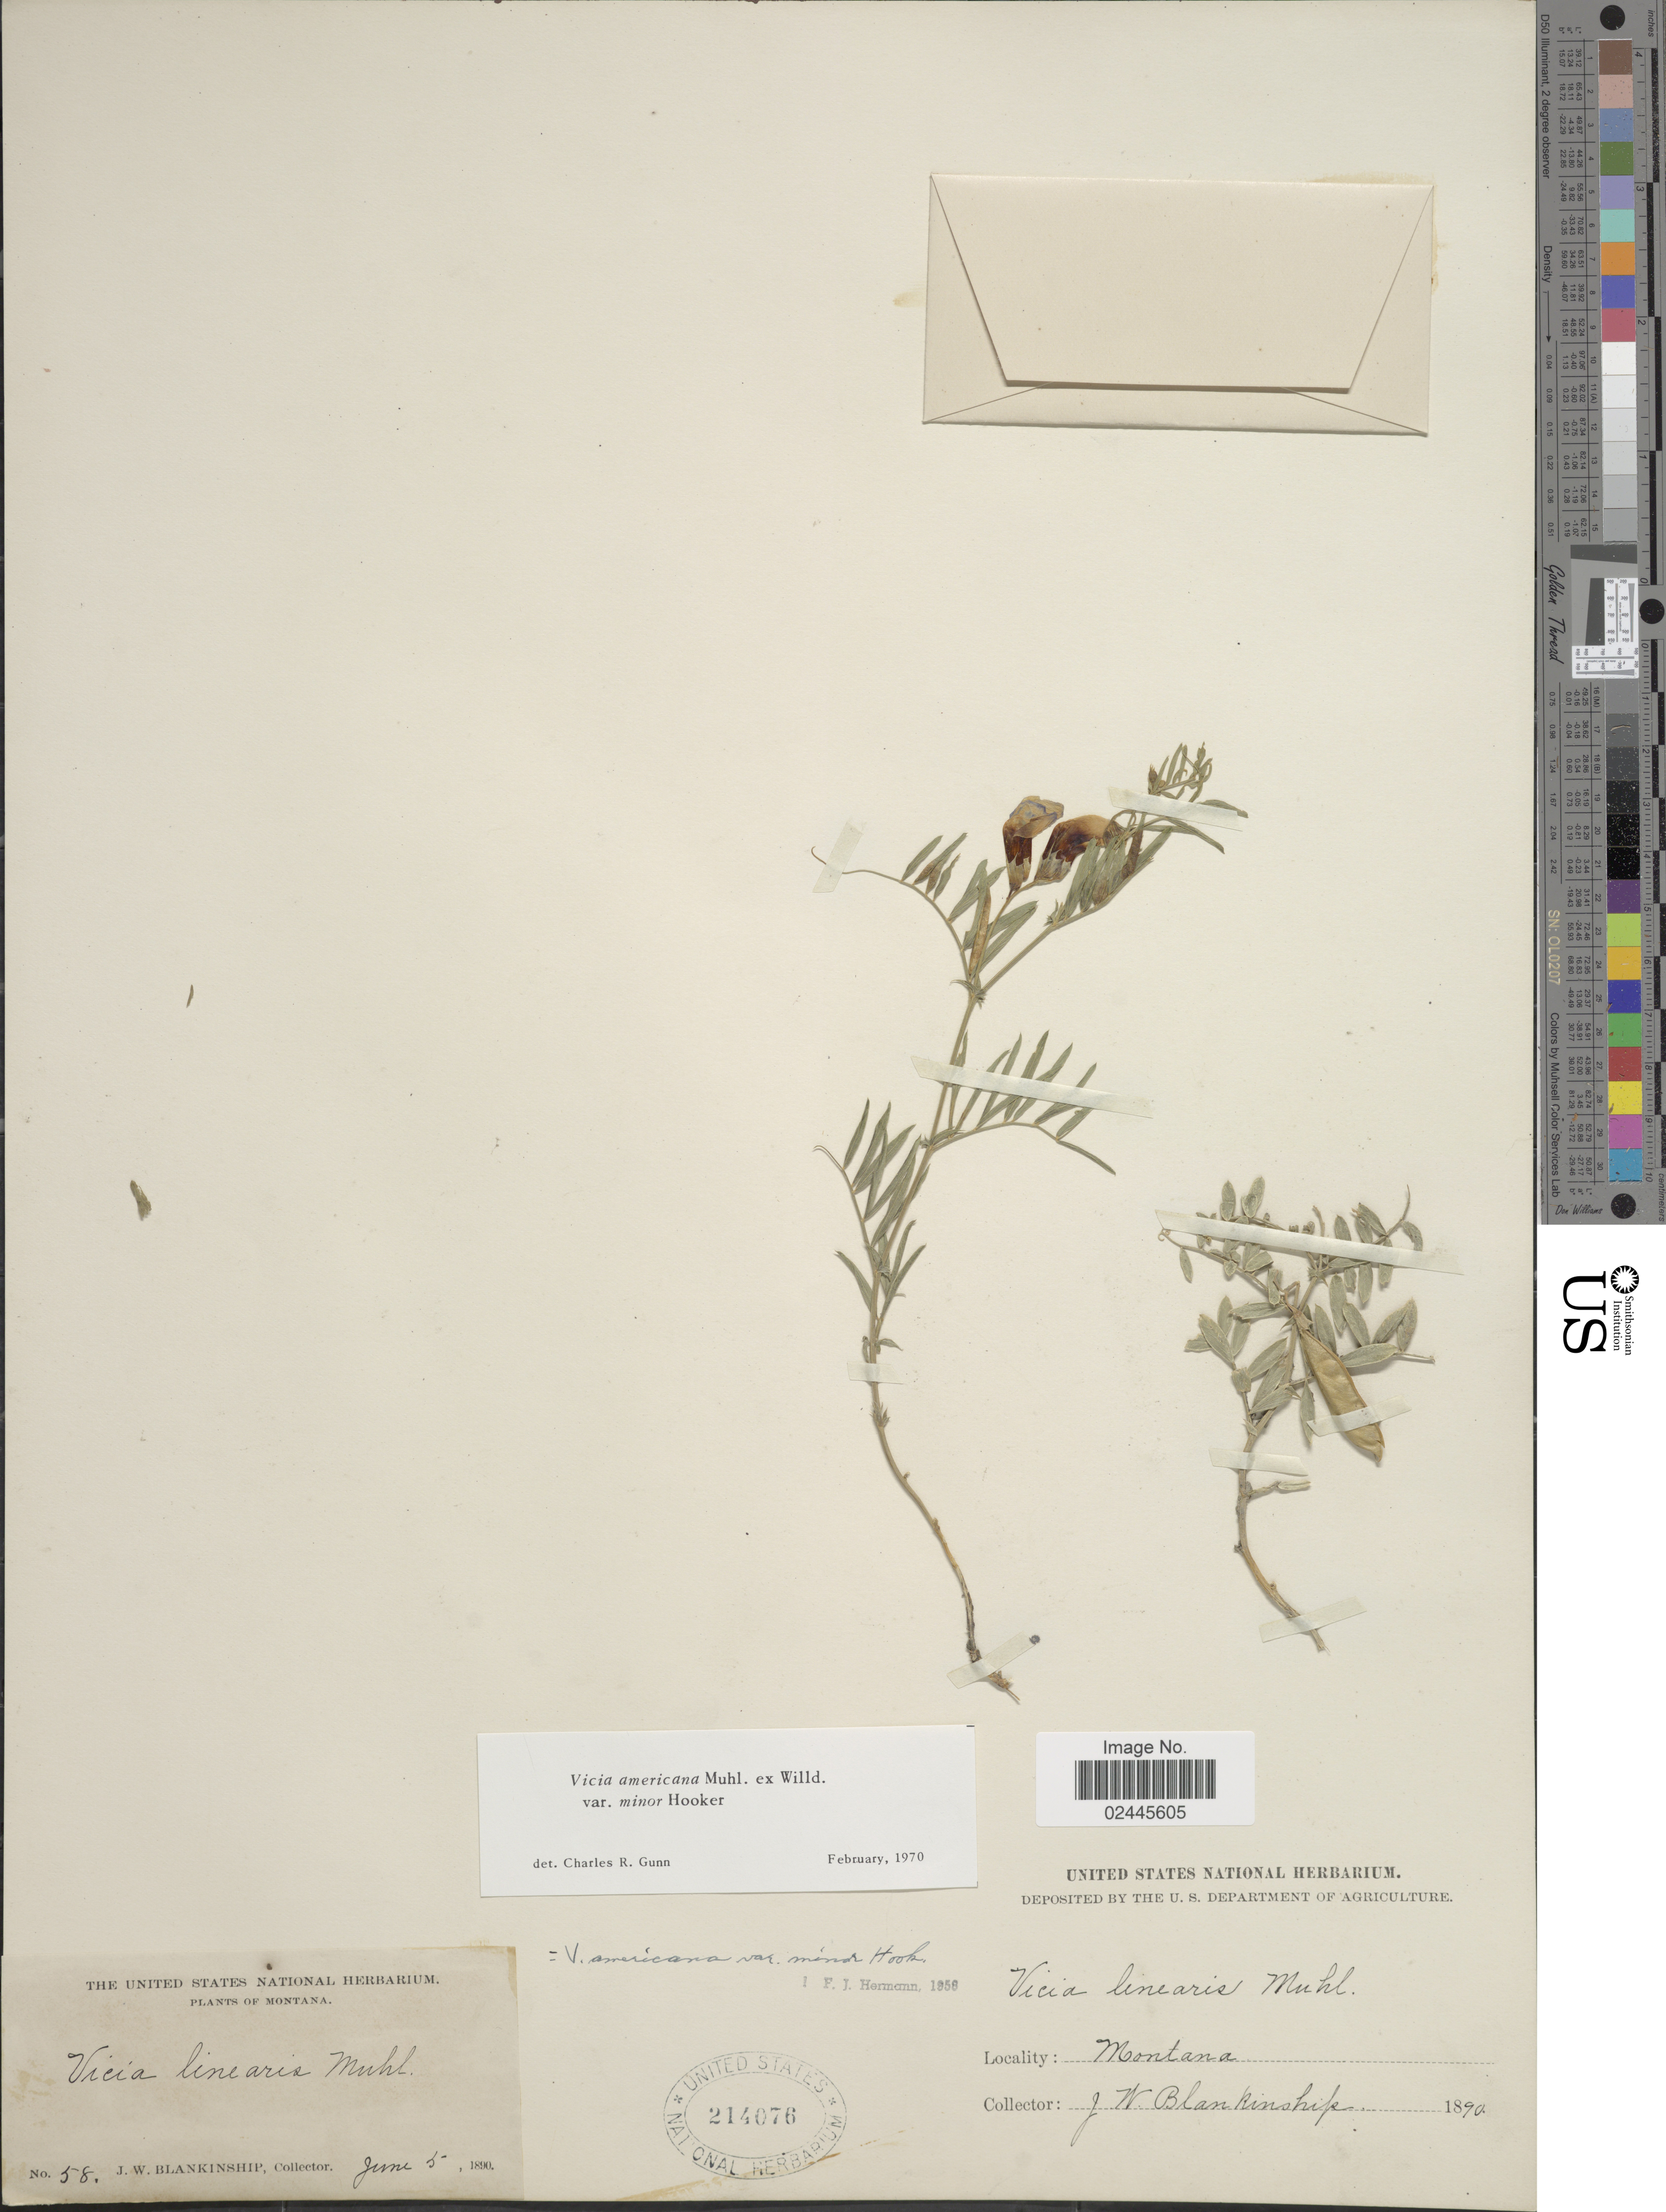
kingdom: Plantae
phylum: Tracheophyta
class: Magnoliopsida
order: Fabales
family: Fabaceae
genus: Vicia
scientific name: Vicia americana var. minor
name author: Hook.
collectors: J. W. Blankinship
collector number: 58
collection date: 1890-06-05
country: United States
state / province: Montana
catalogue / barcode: US 214076